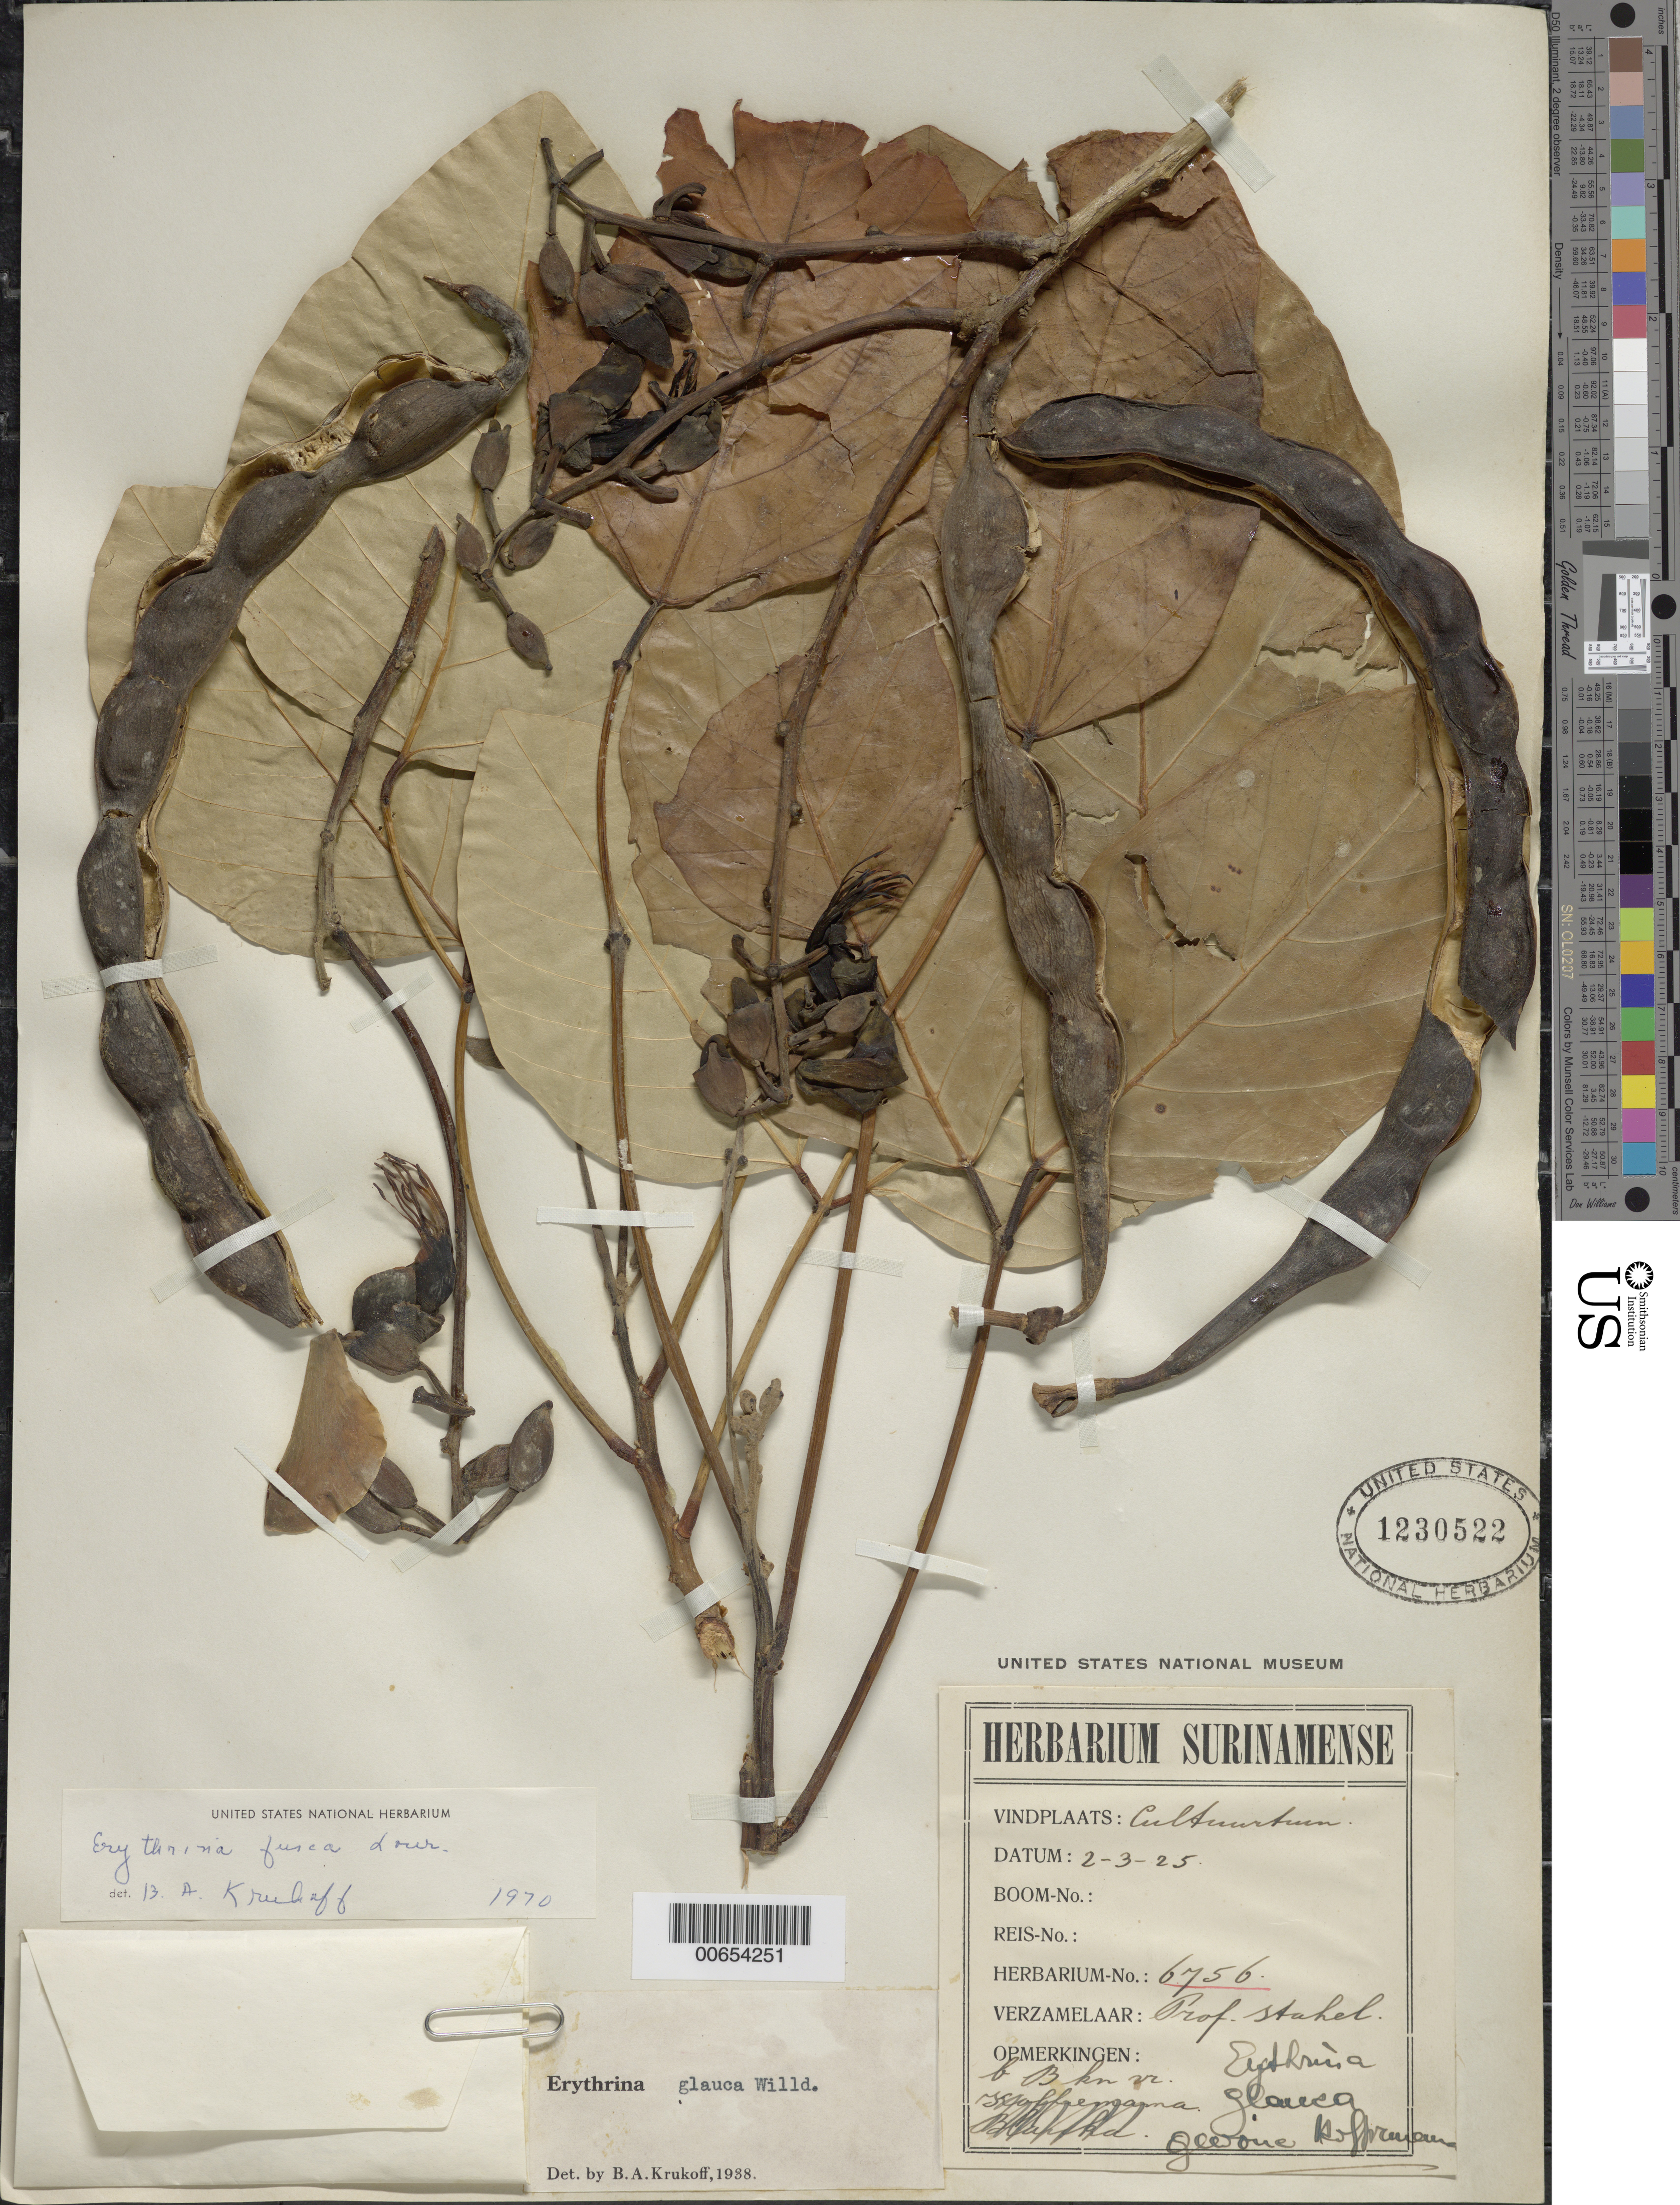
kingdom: Plantae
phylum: Tracheophyta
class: Magnoliopsida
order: Fabales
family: Fabaceae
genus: Erythrina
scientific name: Erythrina fusca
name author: Lour.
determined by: Krukoff, B. A.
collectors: G. Stahel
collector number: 6756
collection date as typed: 3-Feb-25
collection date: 1925-02-03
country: Suriname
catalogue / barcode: US 1230522